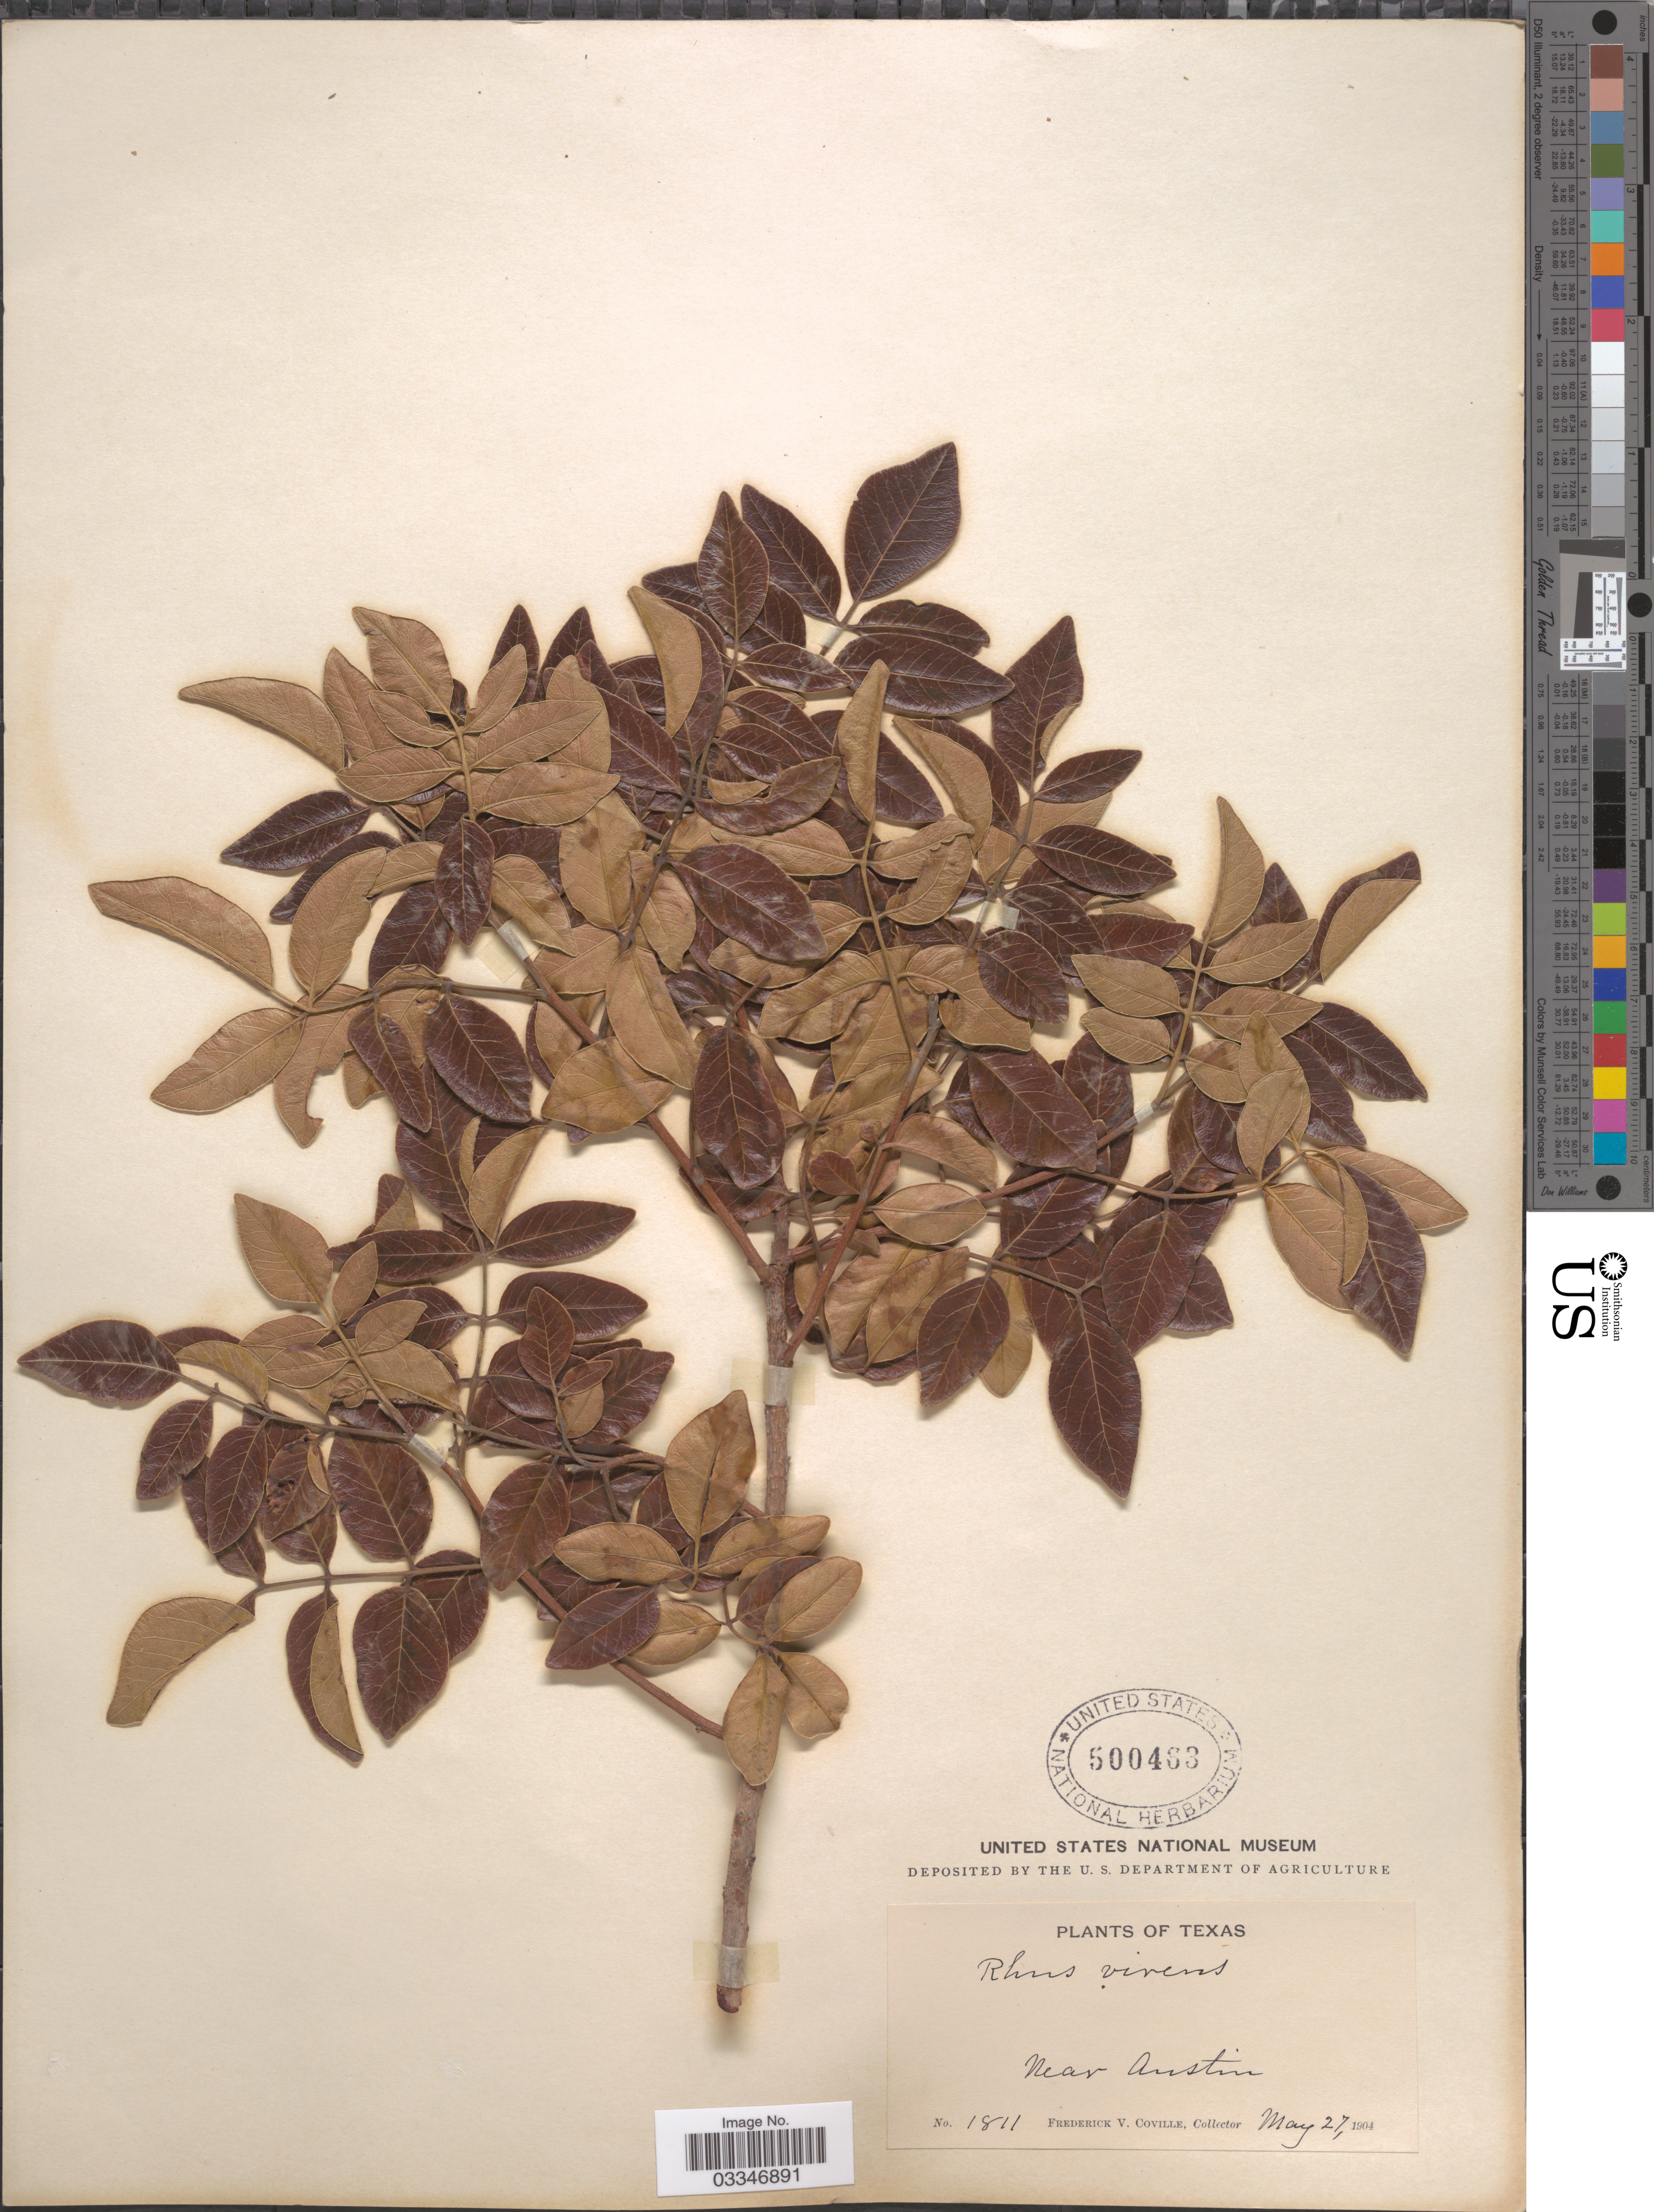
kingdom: Plantae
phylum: Tracheophyta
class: Magnoliopsida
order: Sapindales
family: Anacardiaceae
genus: Rhus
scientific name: Rhus virens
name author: Lindh. ex A. Gray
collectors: F. V. Coville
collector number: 1811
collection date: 1904-05-27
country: United States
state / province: Texas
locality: Near Austin.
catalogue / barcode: US 500463